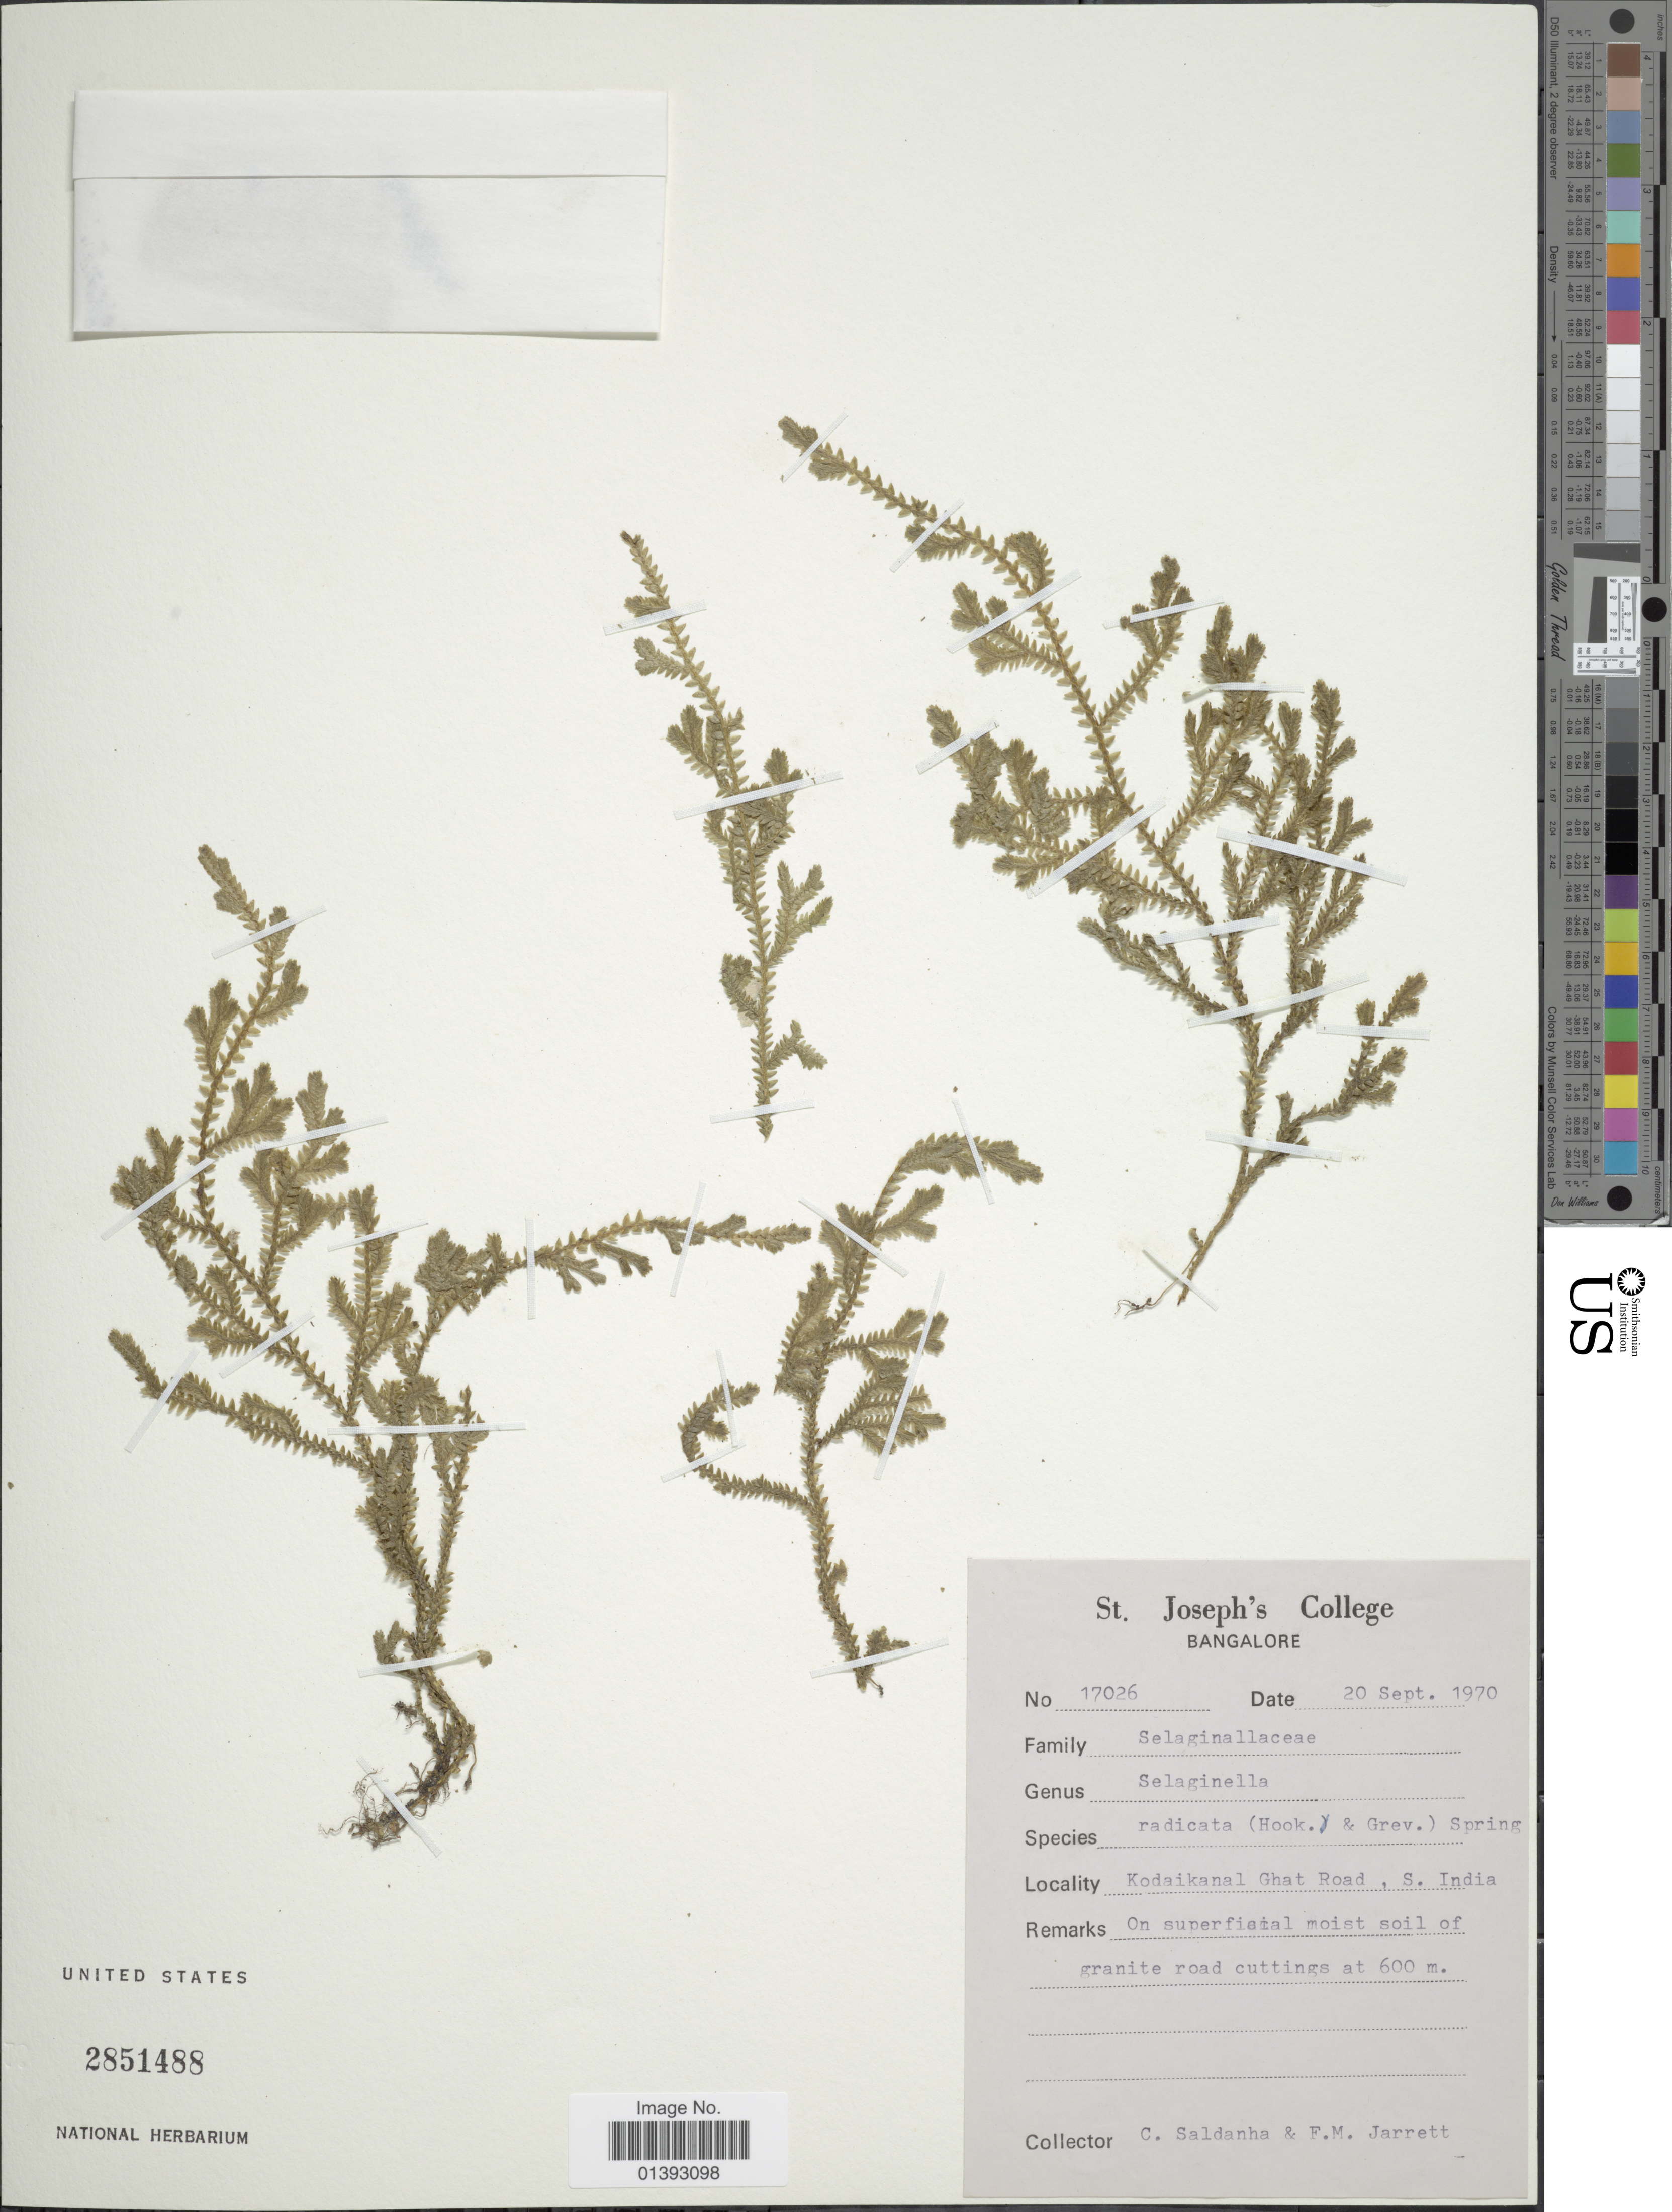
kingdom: Plantae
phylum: Tracheophyta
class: Lycopodiopsida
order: Selaginellales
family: Selaginellaceae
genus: Selaginella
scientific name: Selaginella radicata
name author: (Hook. & Grev.) Spring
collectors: C. Saldanha & F. M. Jarrett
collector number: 17026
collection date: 1970-09-20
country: India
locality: Kodaikanal Ghat Road, S. India on superfiezal moist soil of granite road cuttings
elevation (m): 600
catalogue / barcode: US 2851488